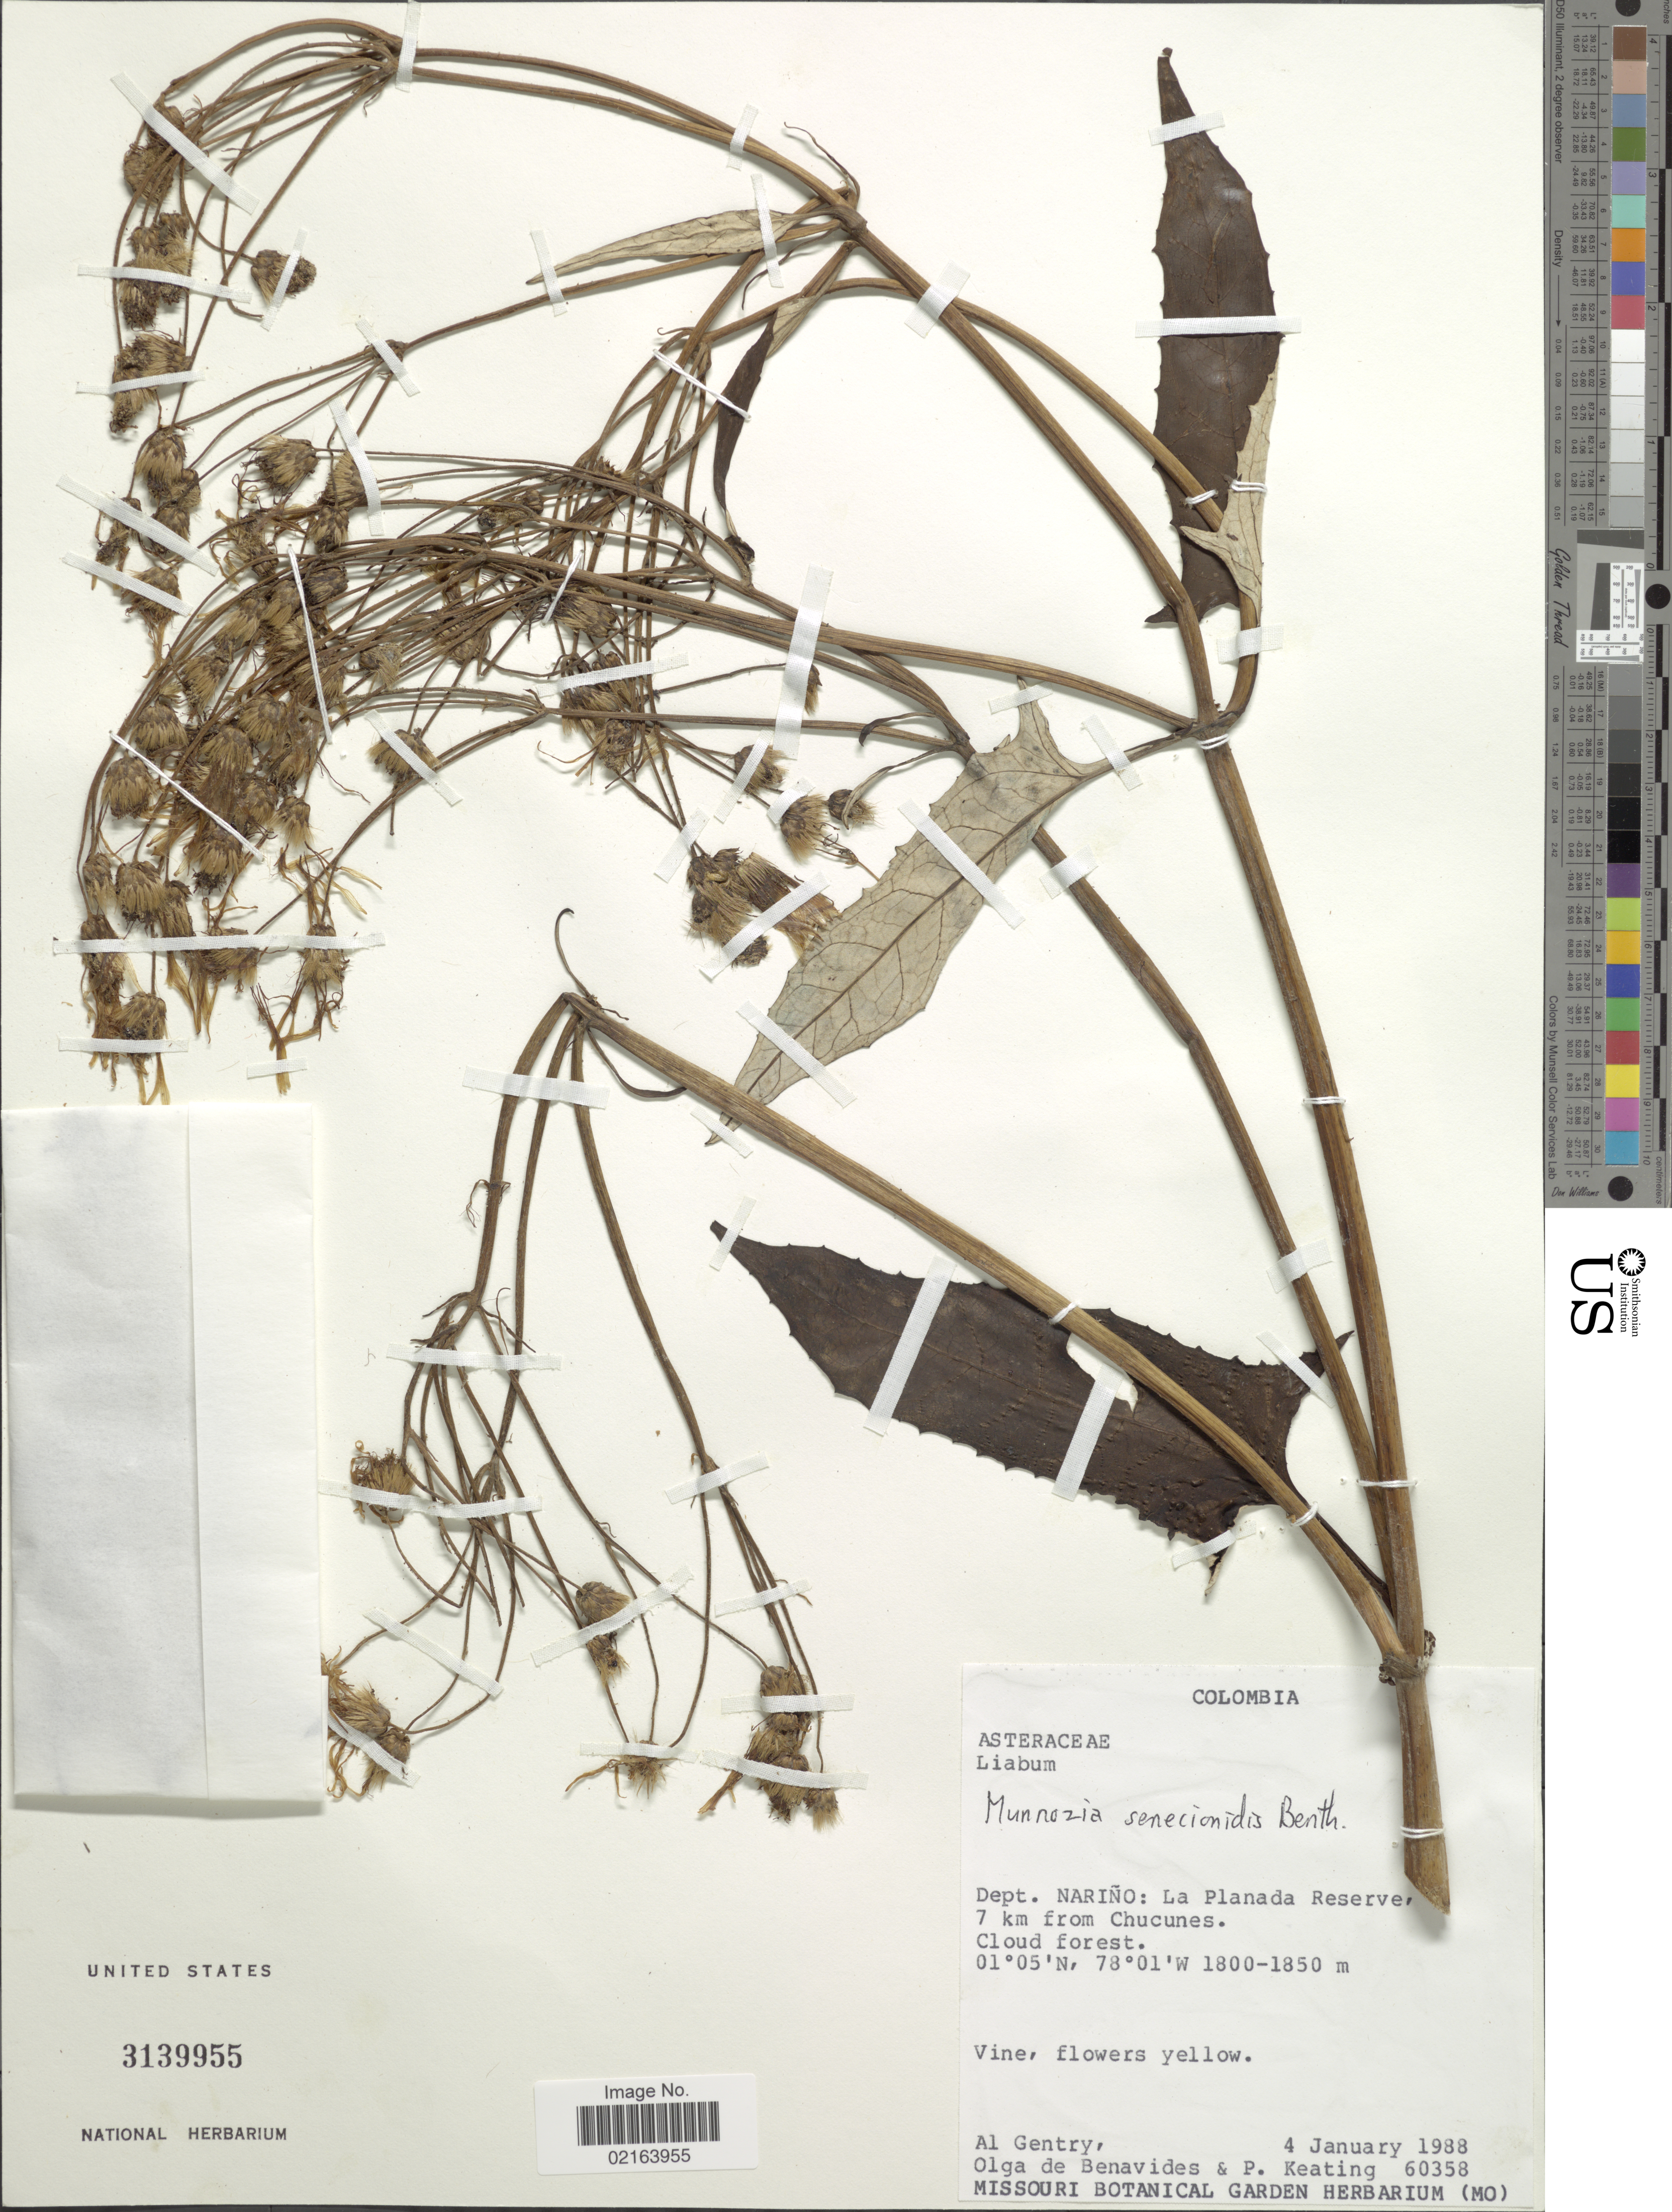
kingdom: Plantae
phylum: Tracheophyta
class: Magnoliopsida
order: Asterales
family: Asteraceae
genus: Munnozia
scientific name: Munnozia senecionidis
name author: Benth.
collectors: A. H. Gentry, Olga S. de Benavides & P. Keating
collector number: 60358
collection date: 1988-01-04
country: Colombia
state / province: Nariño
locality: Dept. Narino: La Planada Reserve, 7 km from Chucunes, Cloud forest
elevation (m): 1800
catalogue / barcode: US 319955